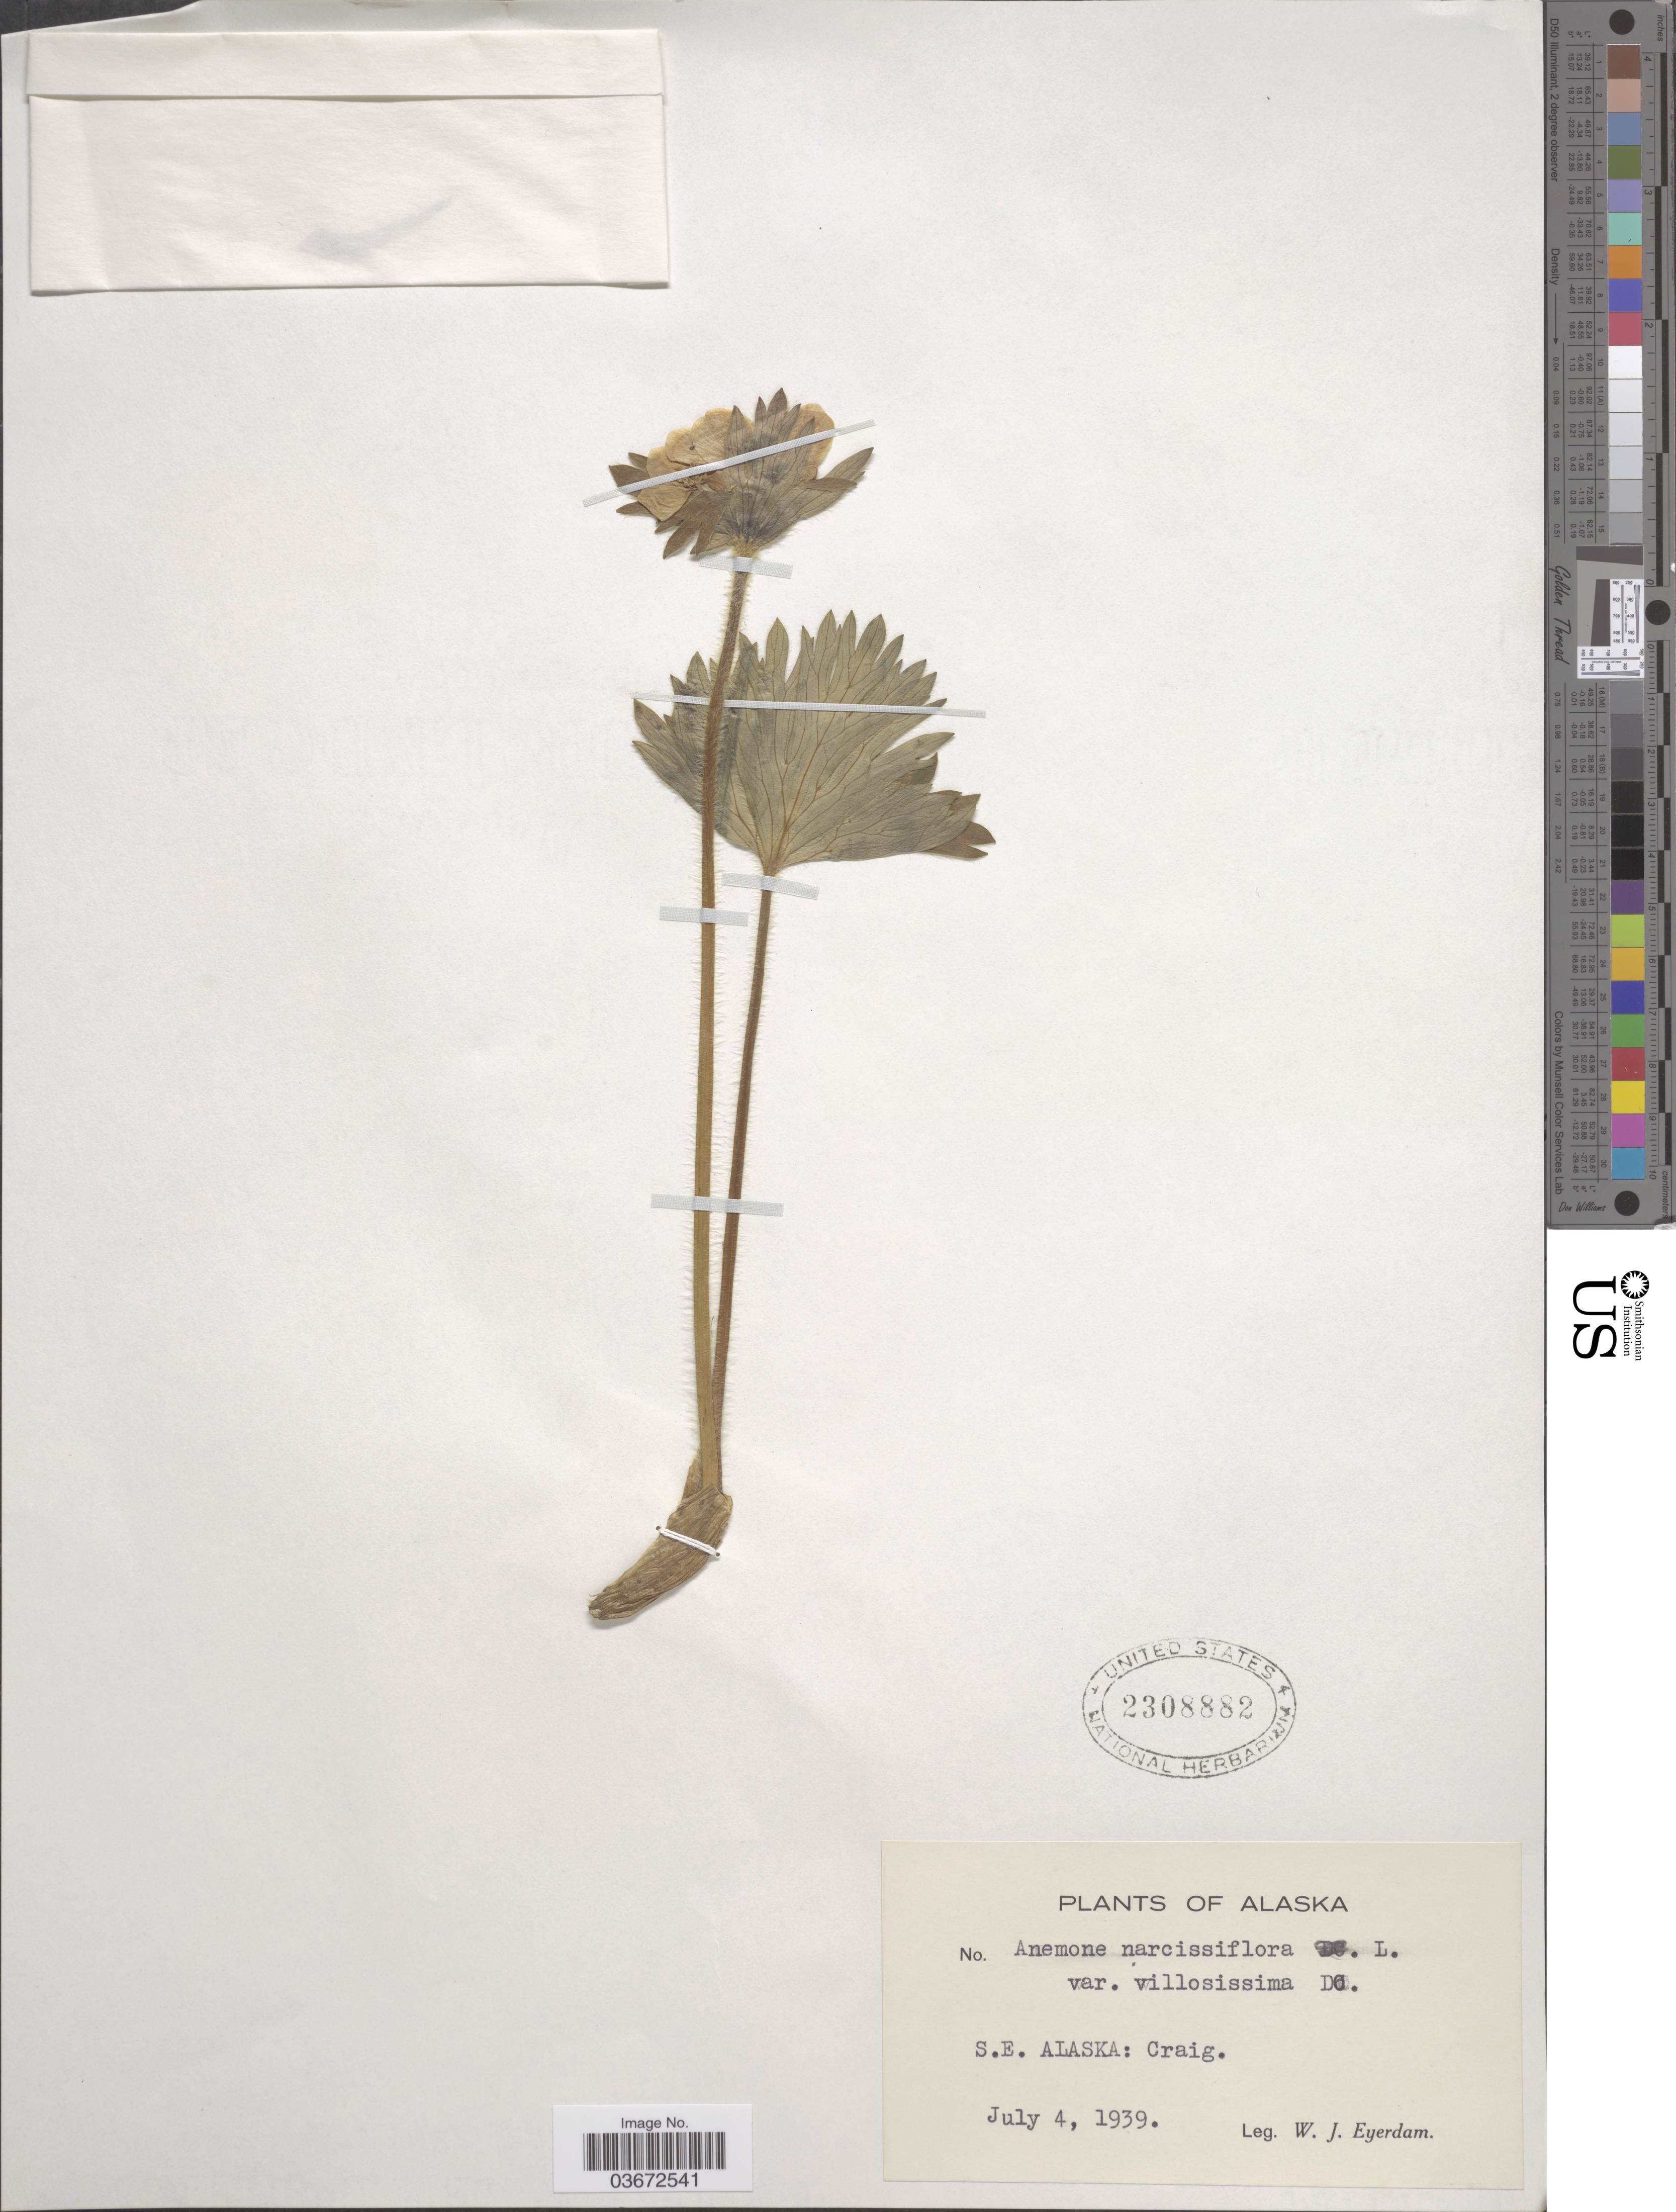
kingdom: Plantae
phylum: Tracheophyta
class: Magnoliopsida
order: Ranunculales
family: Ranunculaceae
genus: Anemone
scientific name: Anemone narcissiflora var. villosissima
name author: DC.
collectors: W. J. Eyerdam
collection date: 1939-07-04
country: United States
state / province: Alaska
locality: S.E. Alaska: Craig.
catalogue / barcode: US 2308882